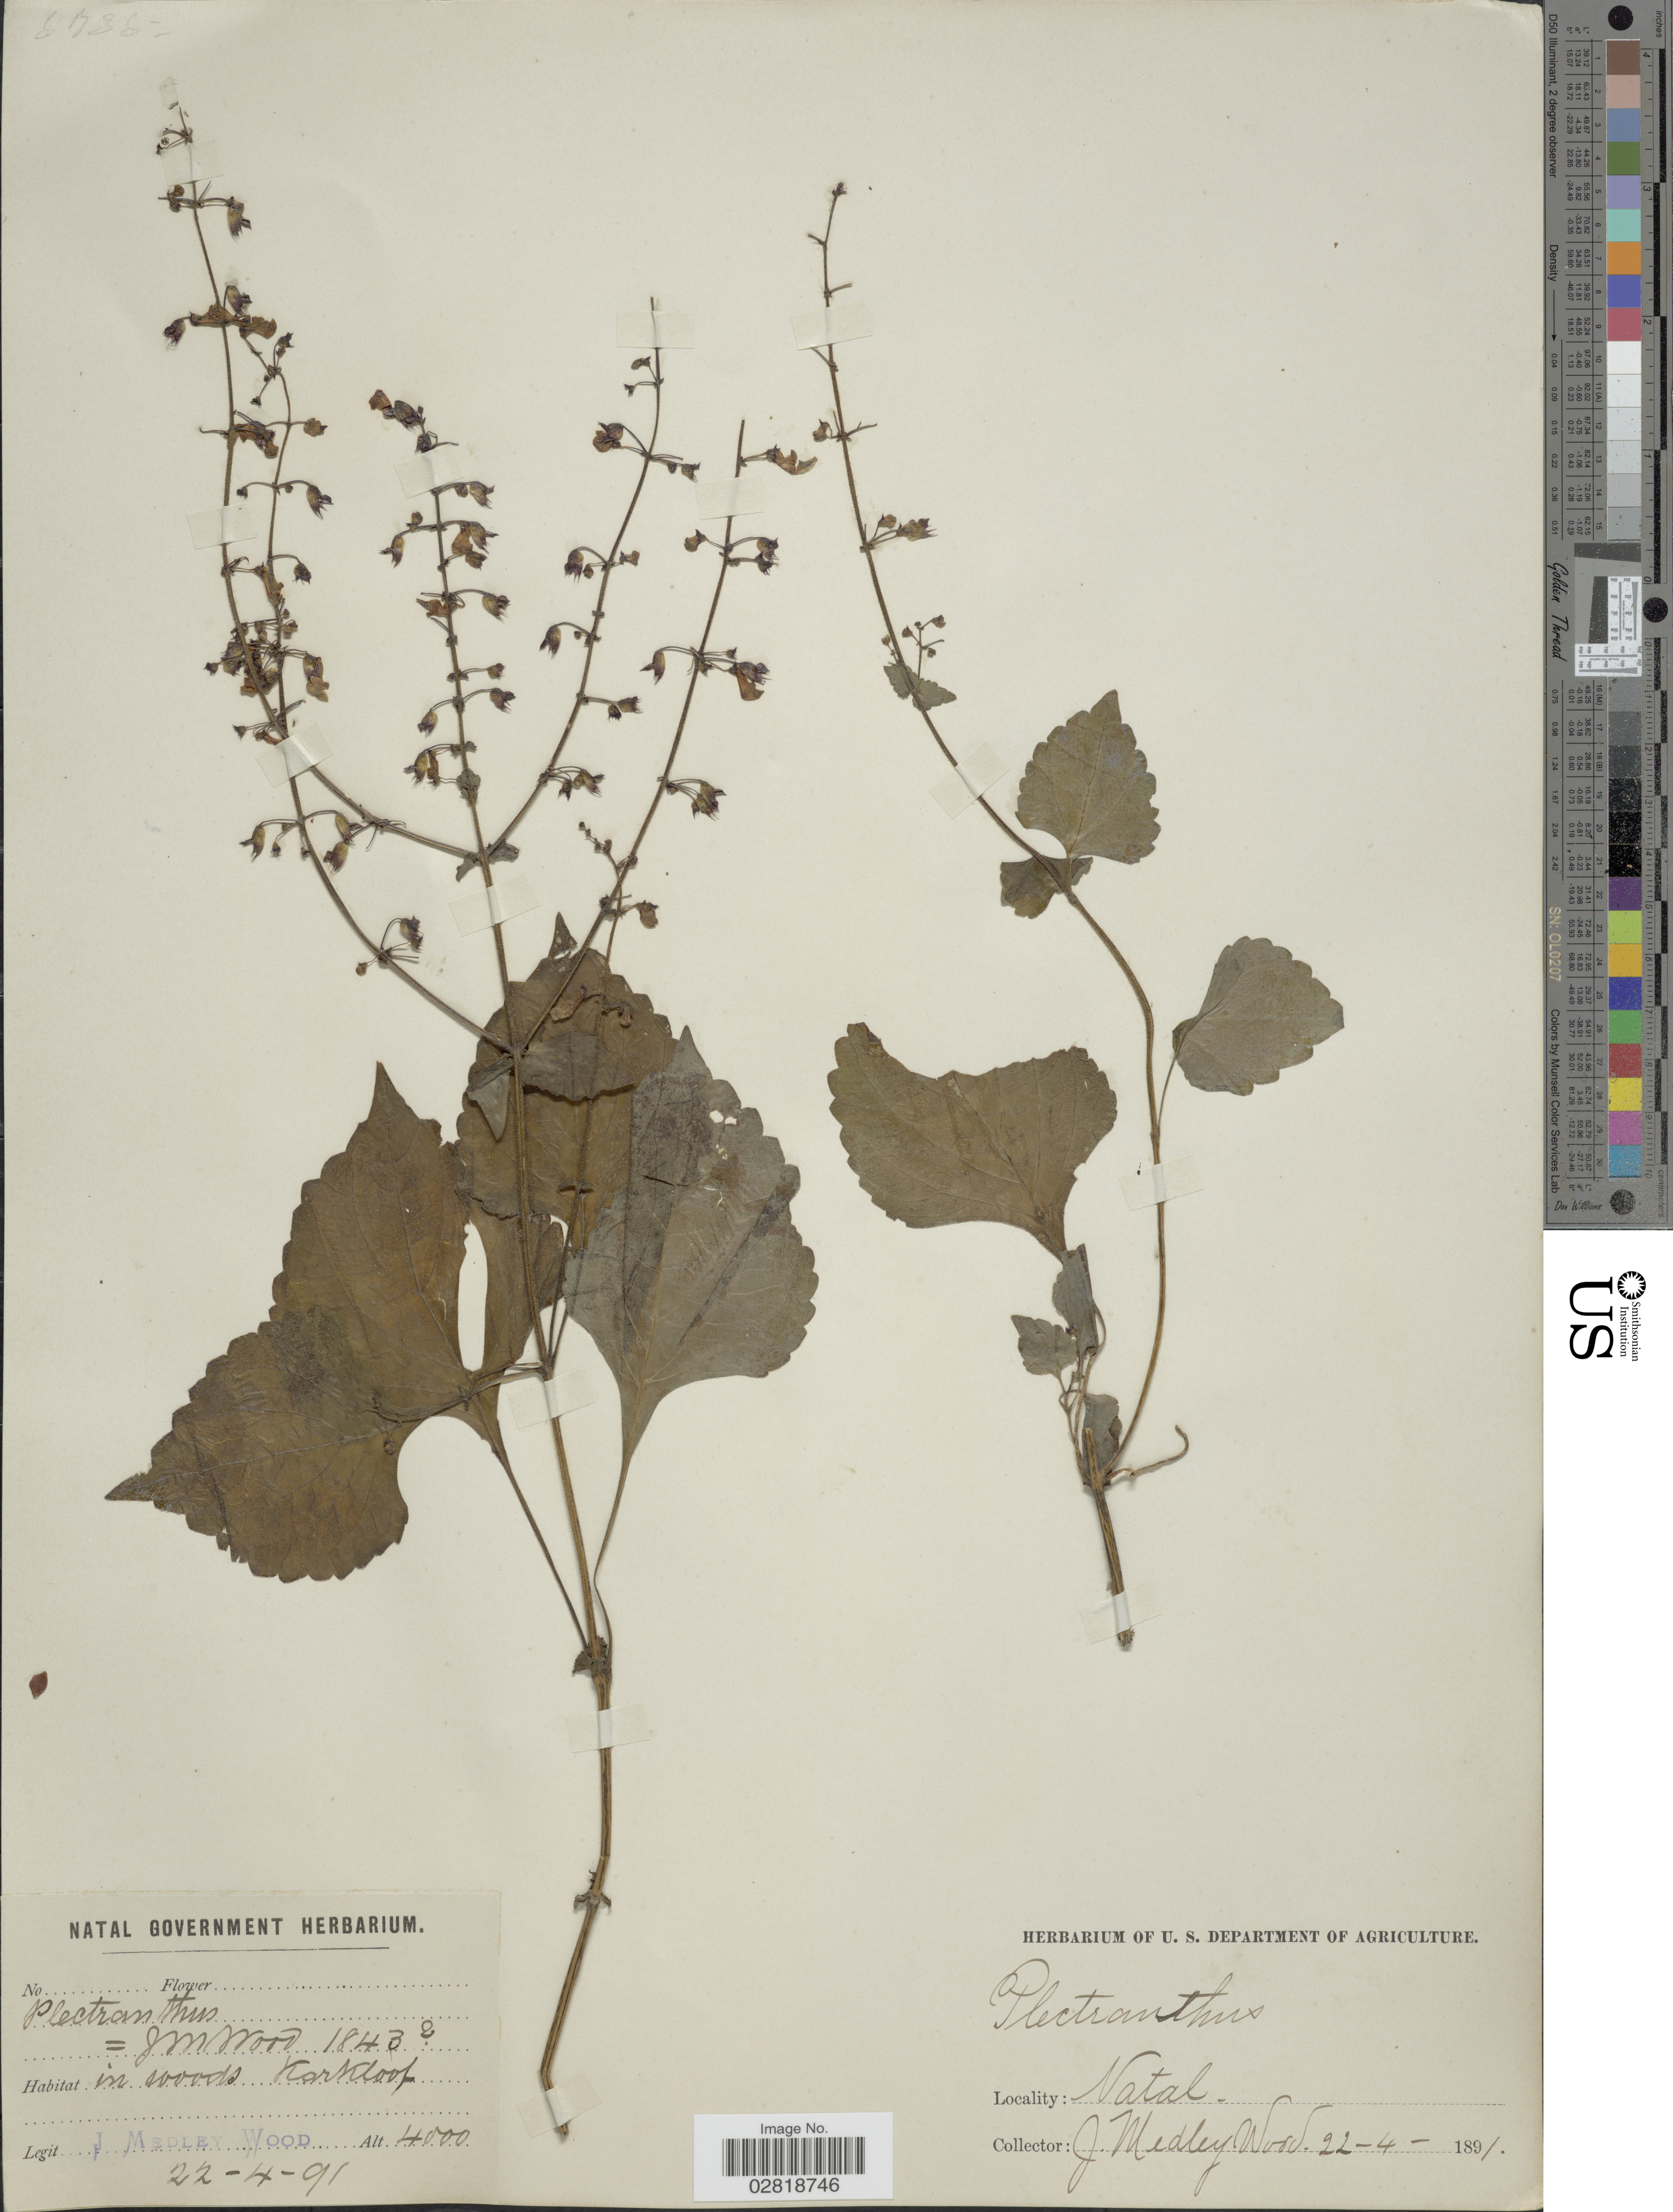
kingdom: Plantae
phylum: Tracheophyta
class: Magnoliopsida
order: Lamiales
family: Lamiaceae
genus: Plectranthus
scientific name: Plectranthus sp.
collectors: J. M. Wood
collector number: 1843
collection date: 1891-04-22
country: South Africa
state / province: KwaZulu-Natal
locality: Natal. In woods, Karkloof.